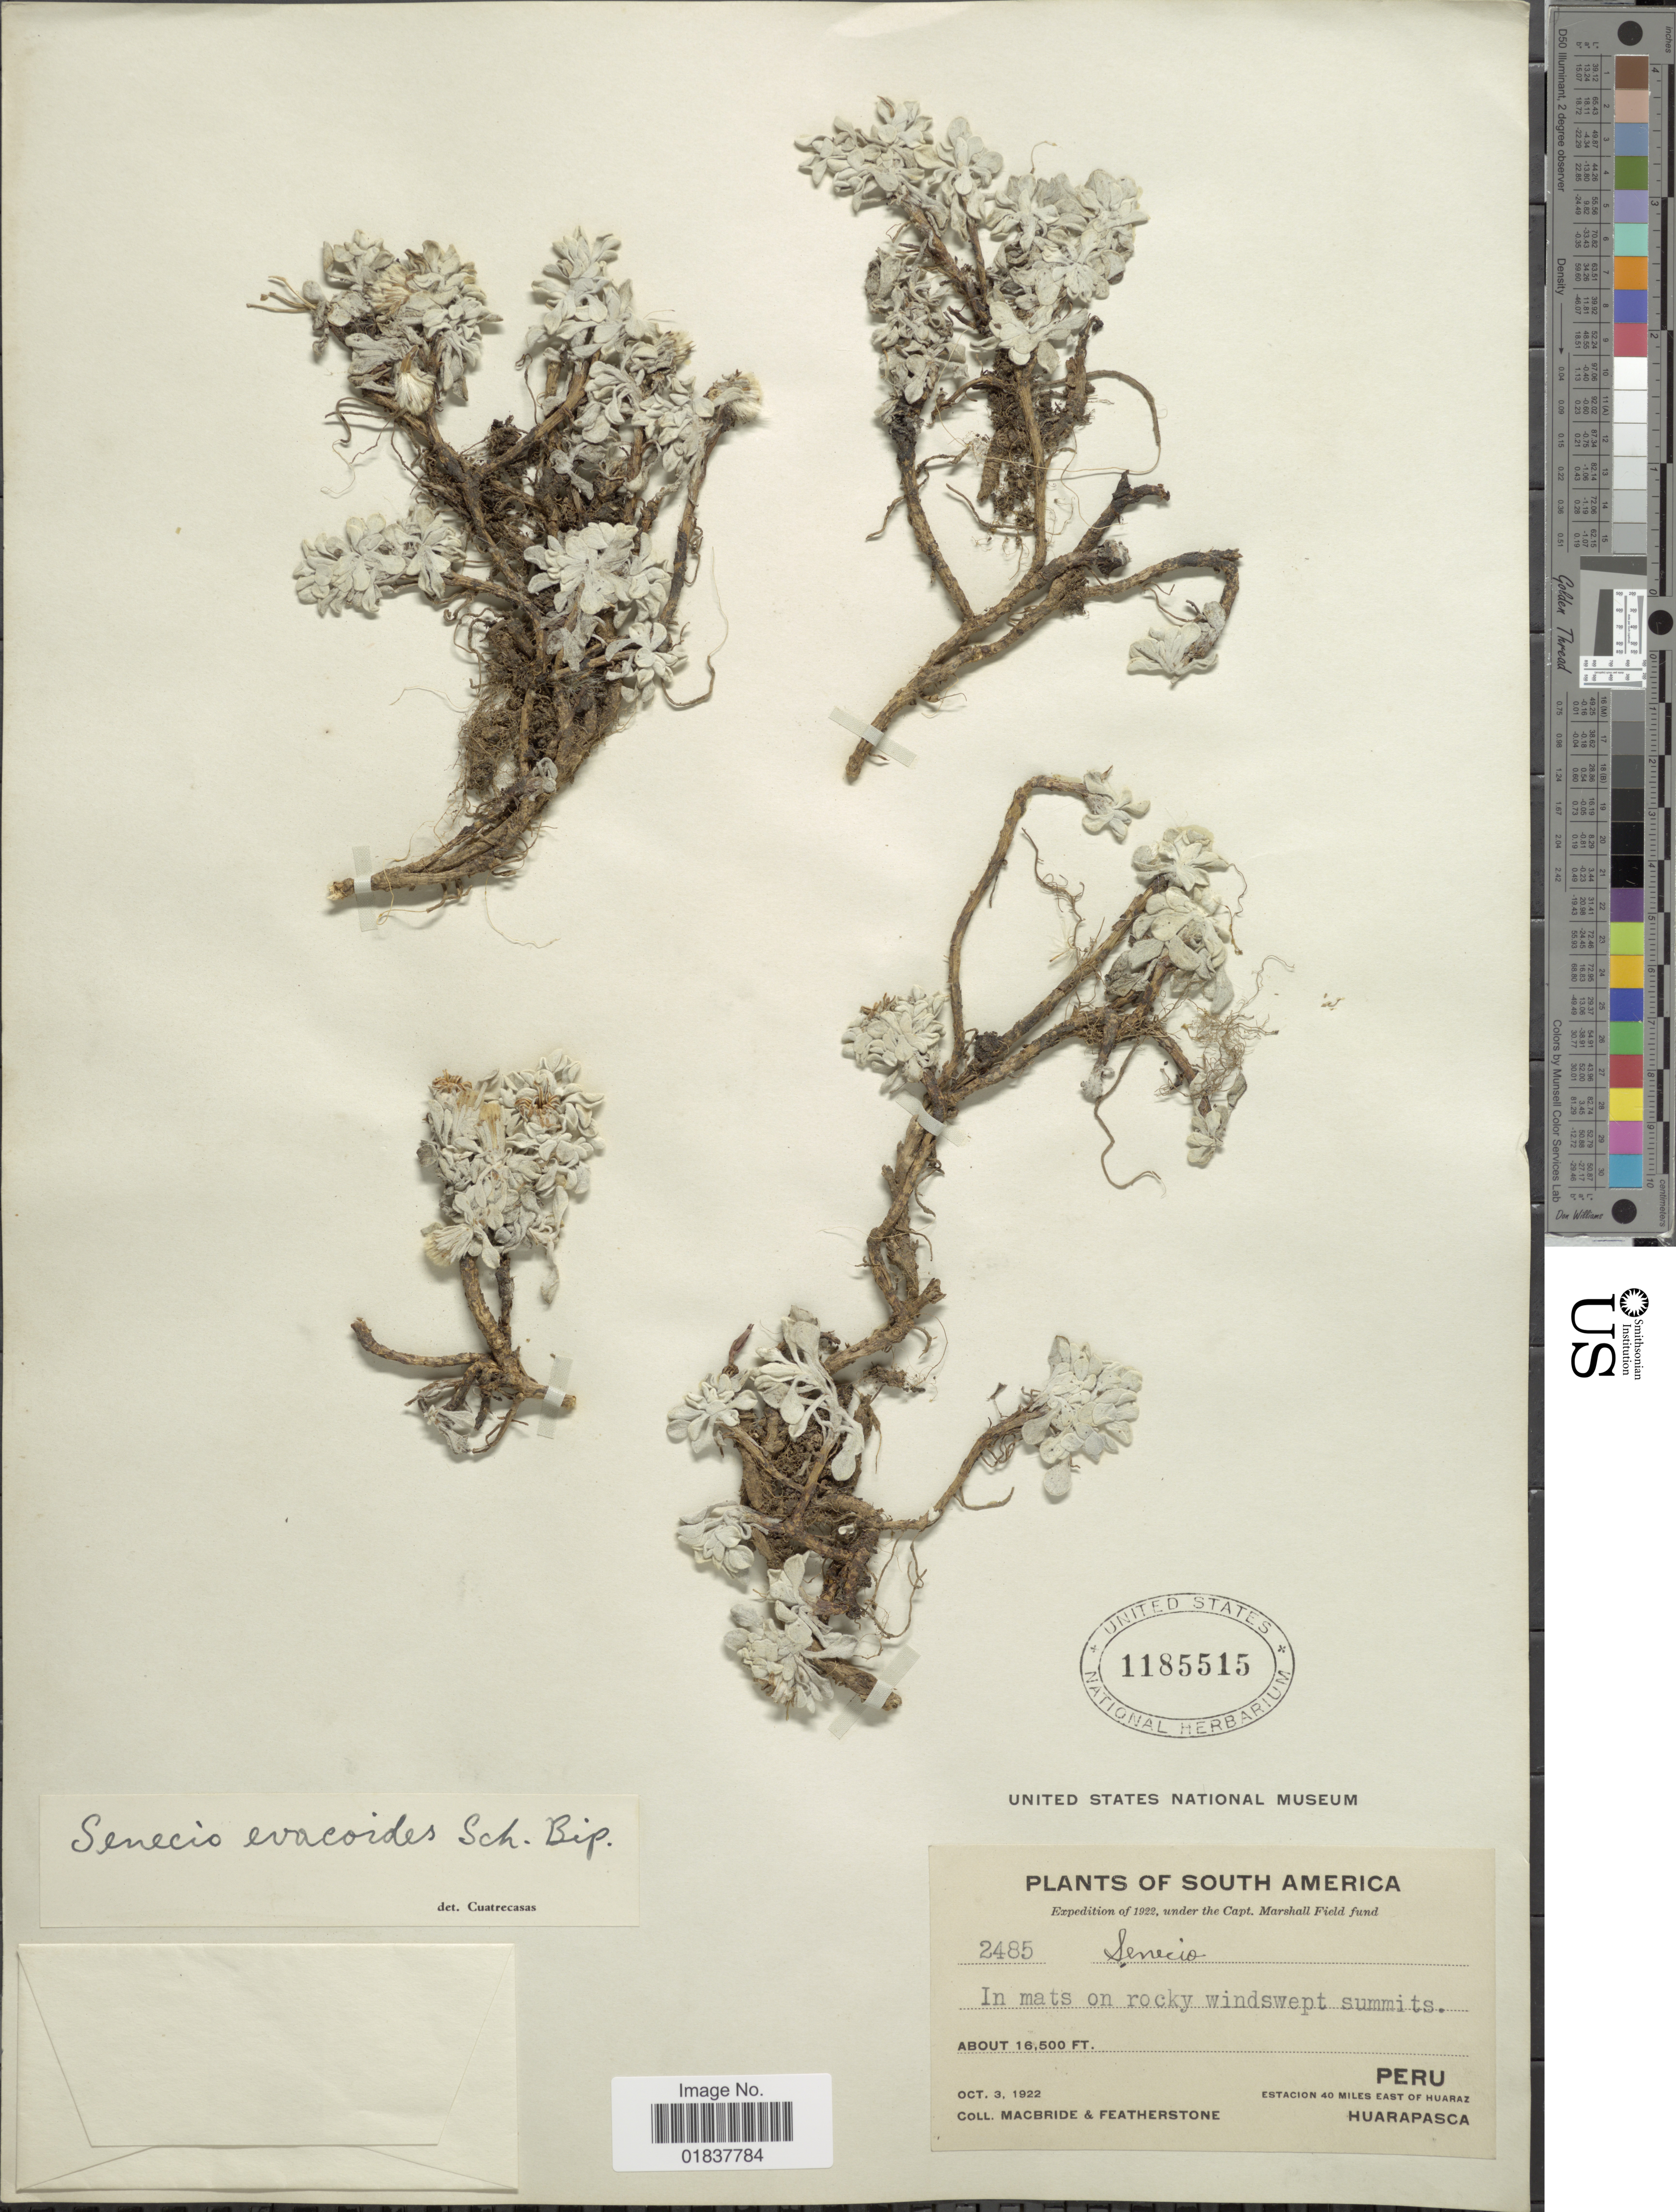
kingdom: Plantae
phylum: Tracheophyta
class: Magnoliopsida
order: Asterales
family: Asteraceae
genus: Senecio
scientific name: Senecio evacoides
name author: Sch. Bip.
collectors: Macbride, -- & -. Featherstone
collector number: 2485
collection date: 1922-10-03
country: Peru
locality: South America, Estacion 40 miles East of Huaraz, Huarapasca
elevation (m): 5029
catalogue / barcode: US 1185515